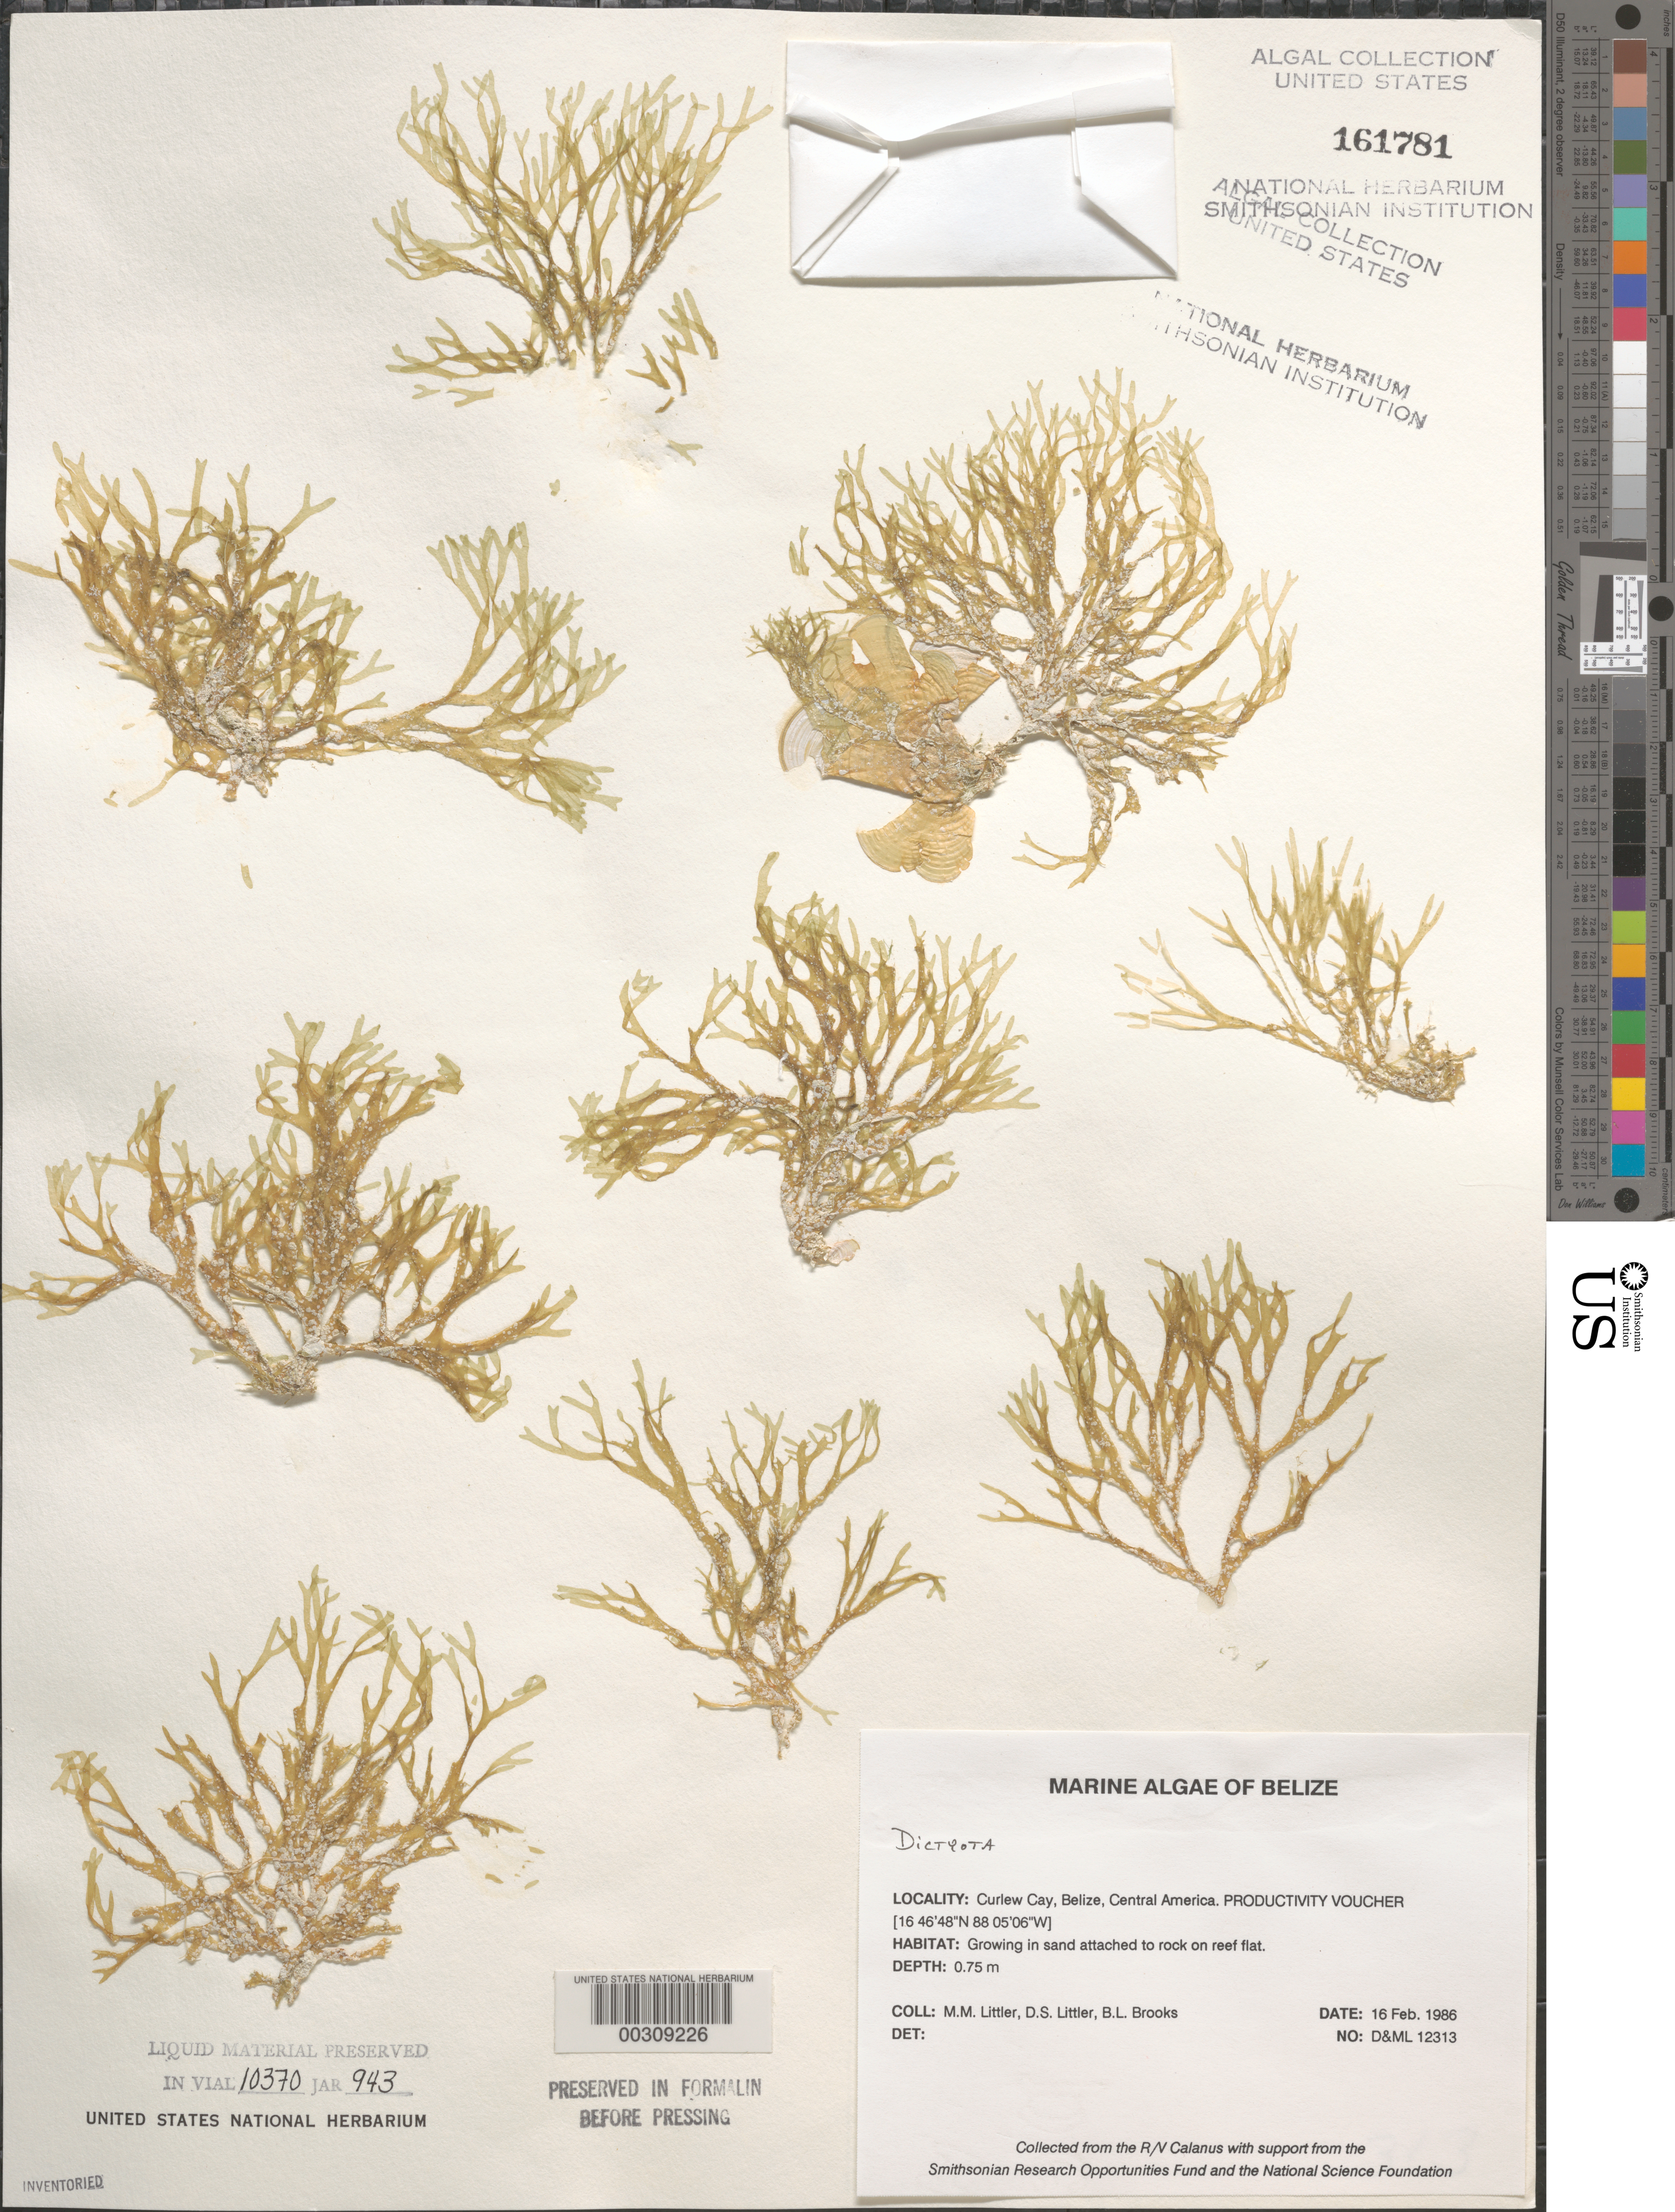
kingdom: Chromista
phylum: Ochrophyta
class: Phaeophyceae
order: Dictyotales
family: Dictyotaceae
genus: Dictyota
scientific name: Dictyota sp.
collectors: M. M. Littler, D. S. Littler & B. Brooks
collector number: D&ML 12313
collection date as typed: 16 Feb 1986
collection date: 1986-02-16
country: Belize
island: Curlew Cay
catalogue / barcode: US 161781